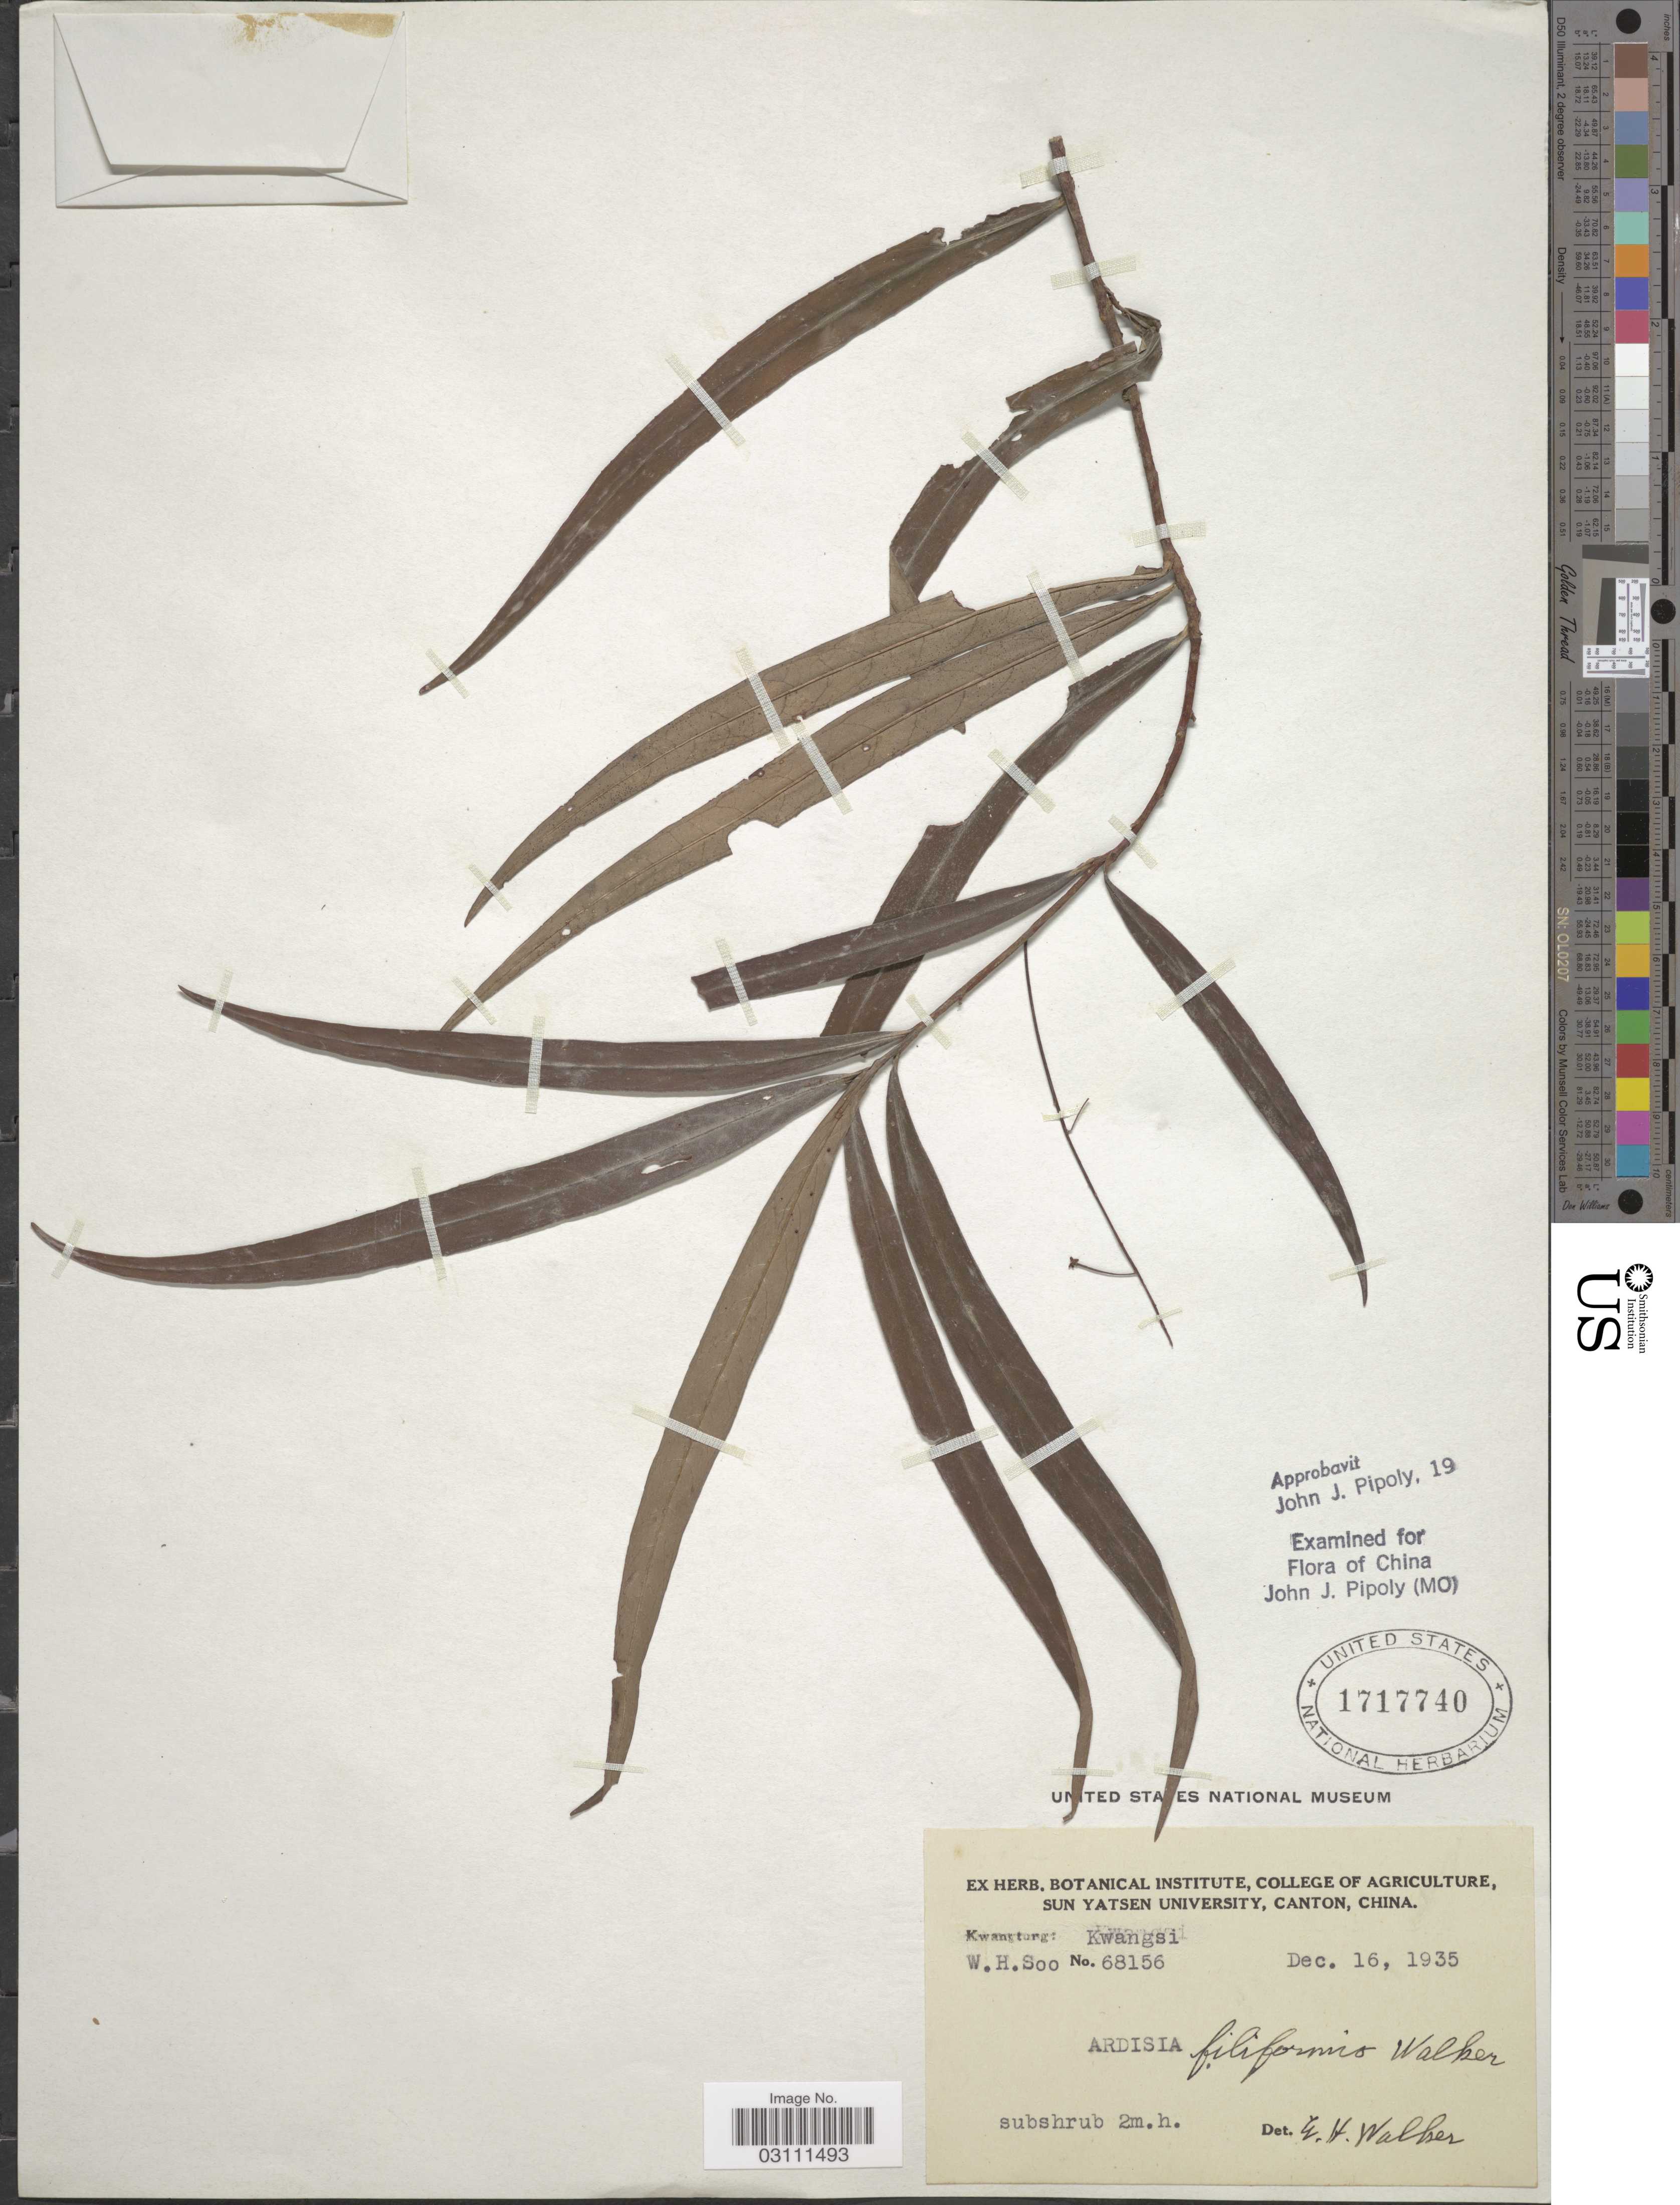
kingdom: Plantae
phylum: Tracheophyta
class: Magnoliopsida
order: Ericales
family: Primulaceae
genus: Ardisia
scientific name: Ardisia filiformis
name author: E. Walker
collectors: W. Soo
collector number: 68156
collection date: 1935-12-16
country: China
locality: Kwangtung: Kwangsi.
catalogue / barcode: US 1717740